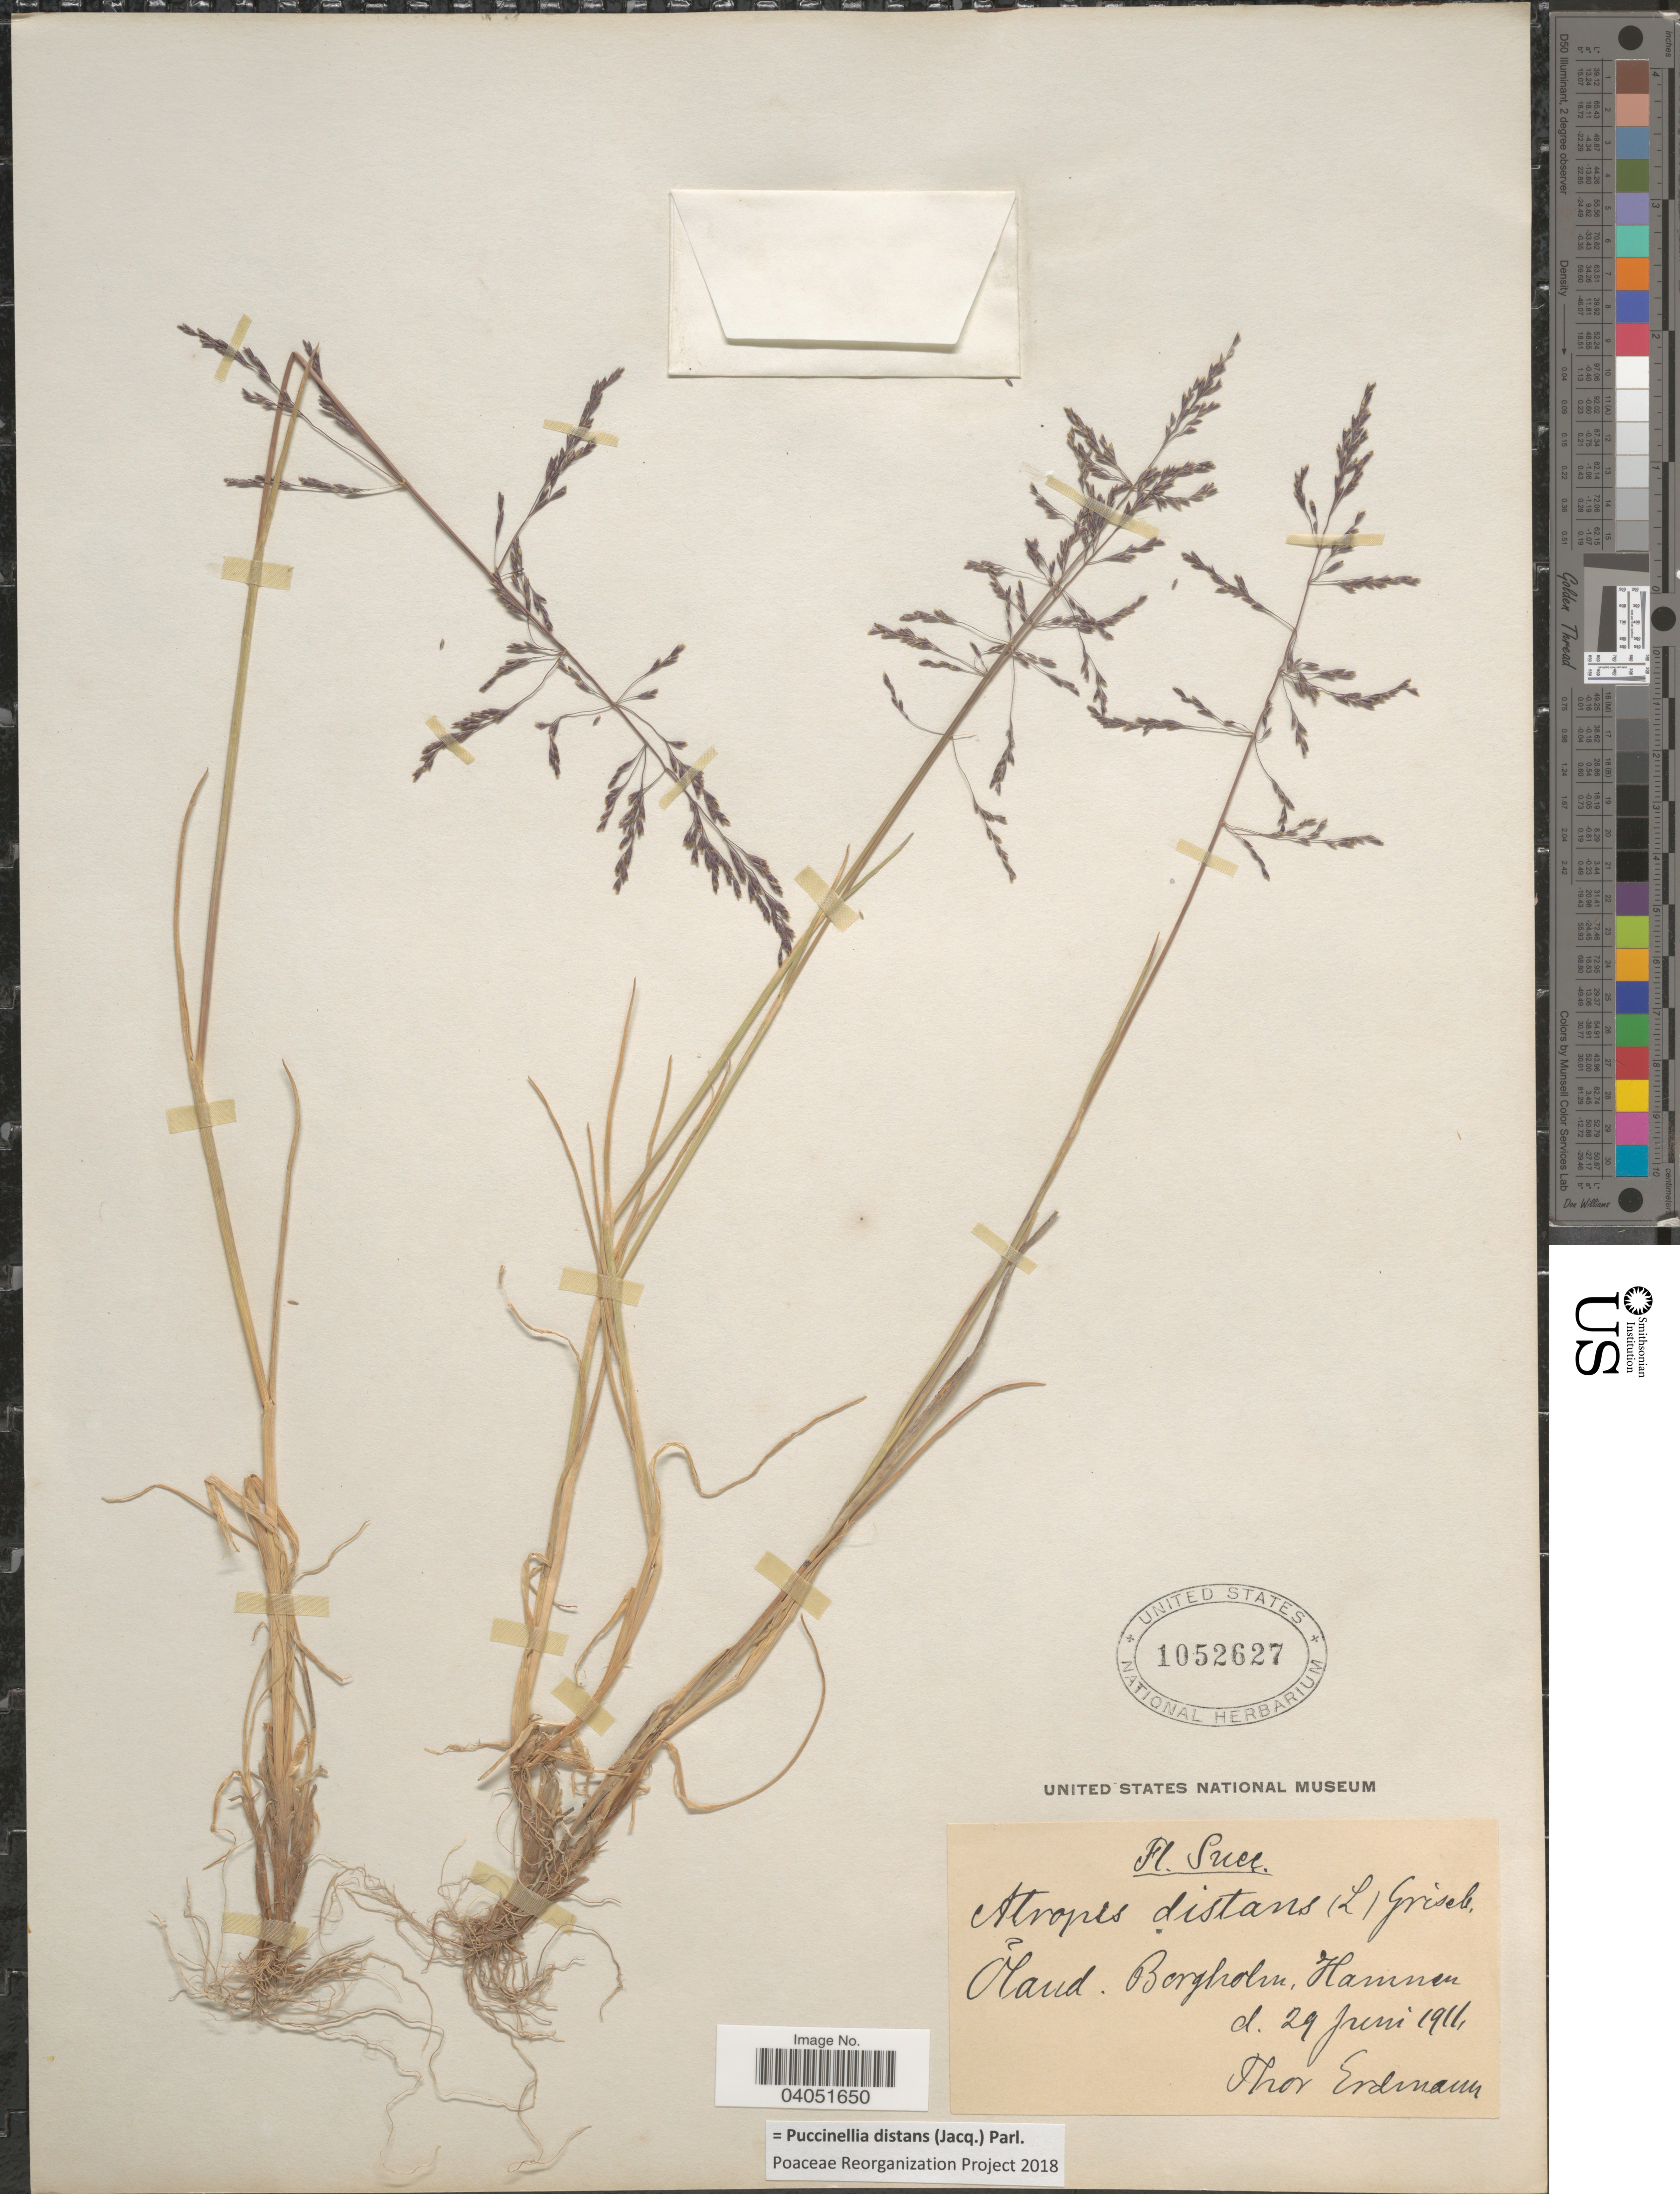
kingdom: Plantae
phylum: Tracheophyta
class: Liliopsida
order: Poales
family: Poaceae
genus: Puccinellia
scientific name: Puccinellia distans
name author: (Jacq.) Parl.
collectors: T. Erdmann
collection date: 1911-06-29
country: Sweden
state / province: Kalmar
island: Oland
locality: Suec. Ôland. Borgholm, Hamner.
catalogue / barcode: US 1052627